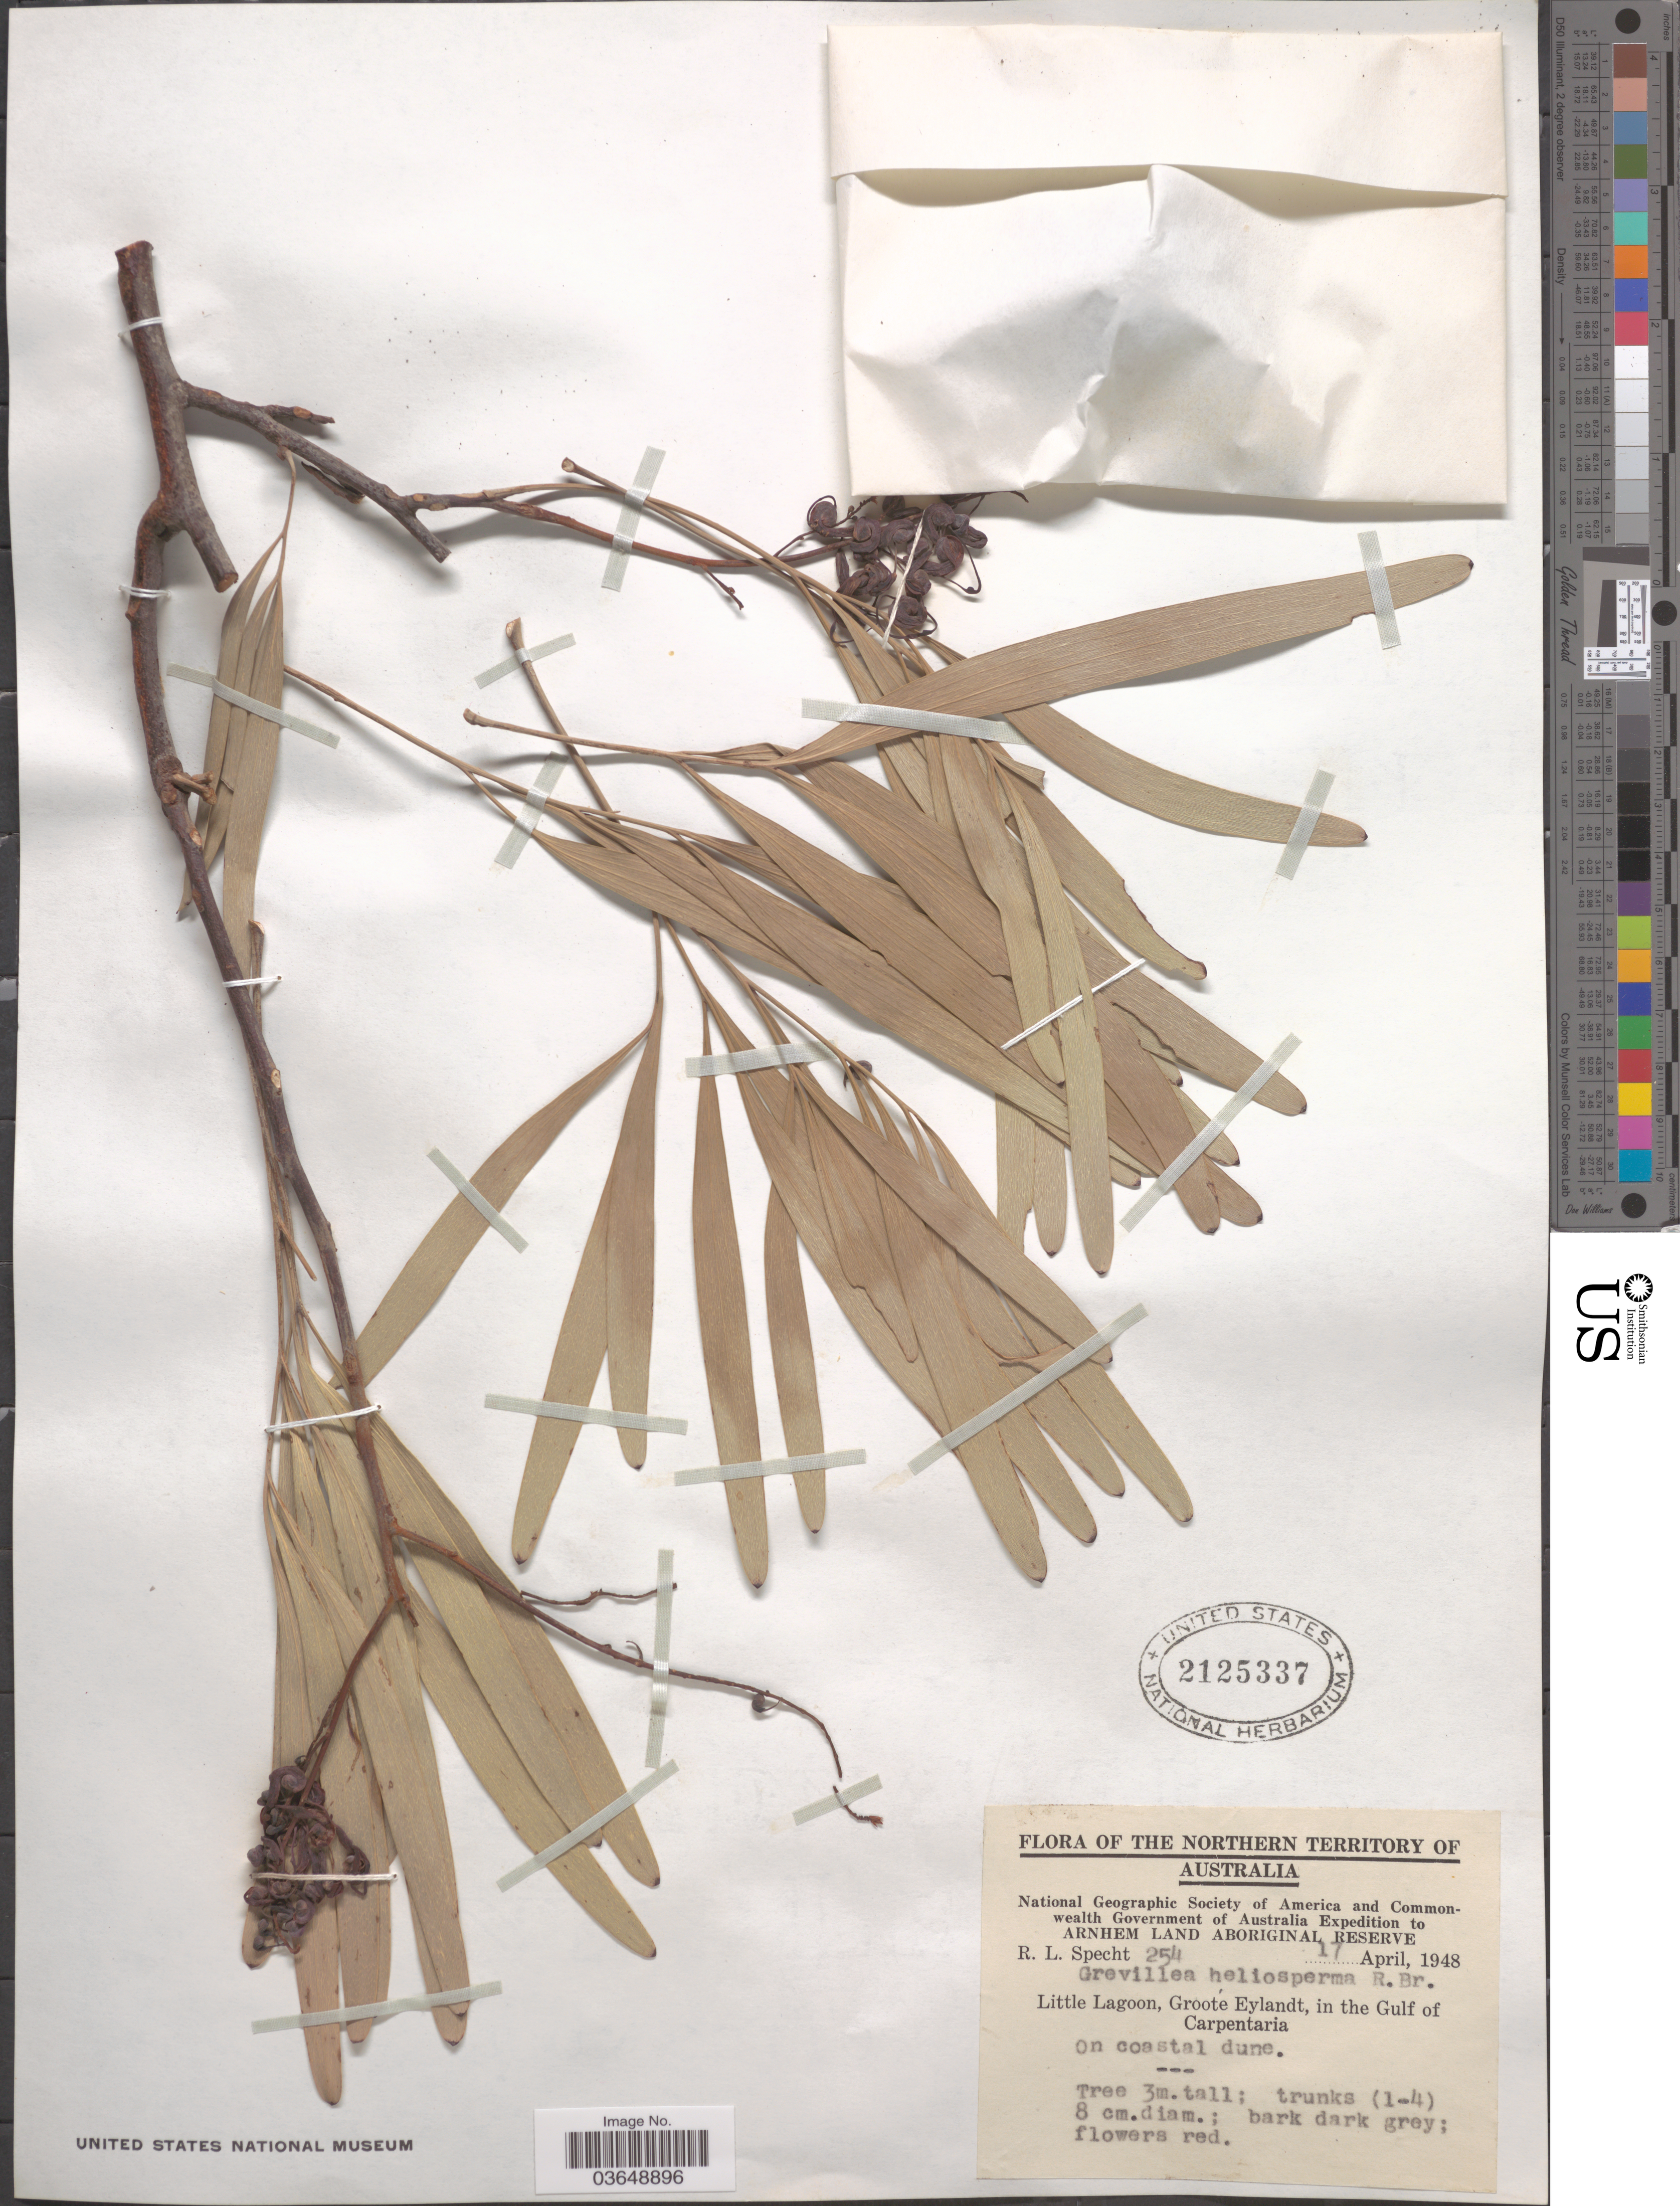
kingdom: Plantae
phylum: Tracheophyta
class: Magnoliopsida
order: Proteales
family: Proteaceae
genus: Grevillea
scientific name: Grevillea heliosperma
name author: R. Br.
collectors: R. L. Specht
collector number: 254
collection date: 1948-04-17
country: Australia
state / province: Northern Territory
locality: Arnhem Land Aboriginal Reserve. Little Lagoon, Groote Eylandt, in the Gulf of Carpentaria.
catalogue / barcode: US 2125337